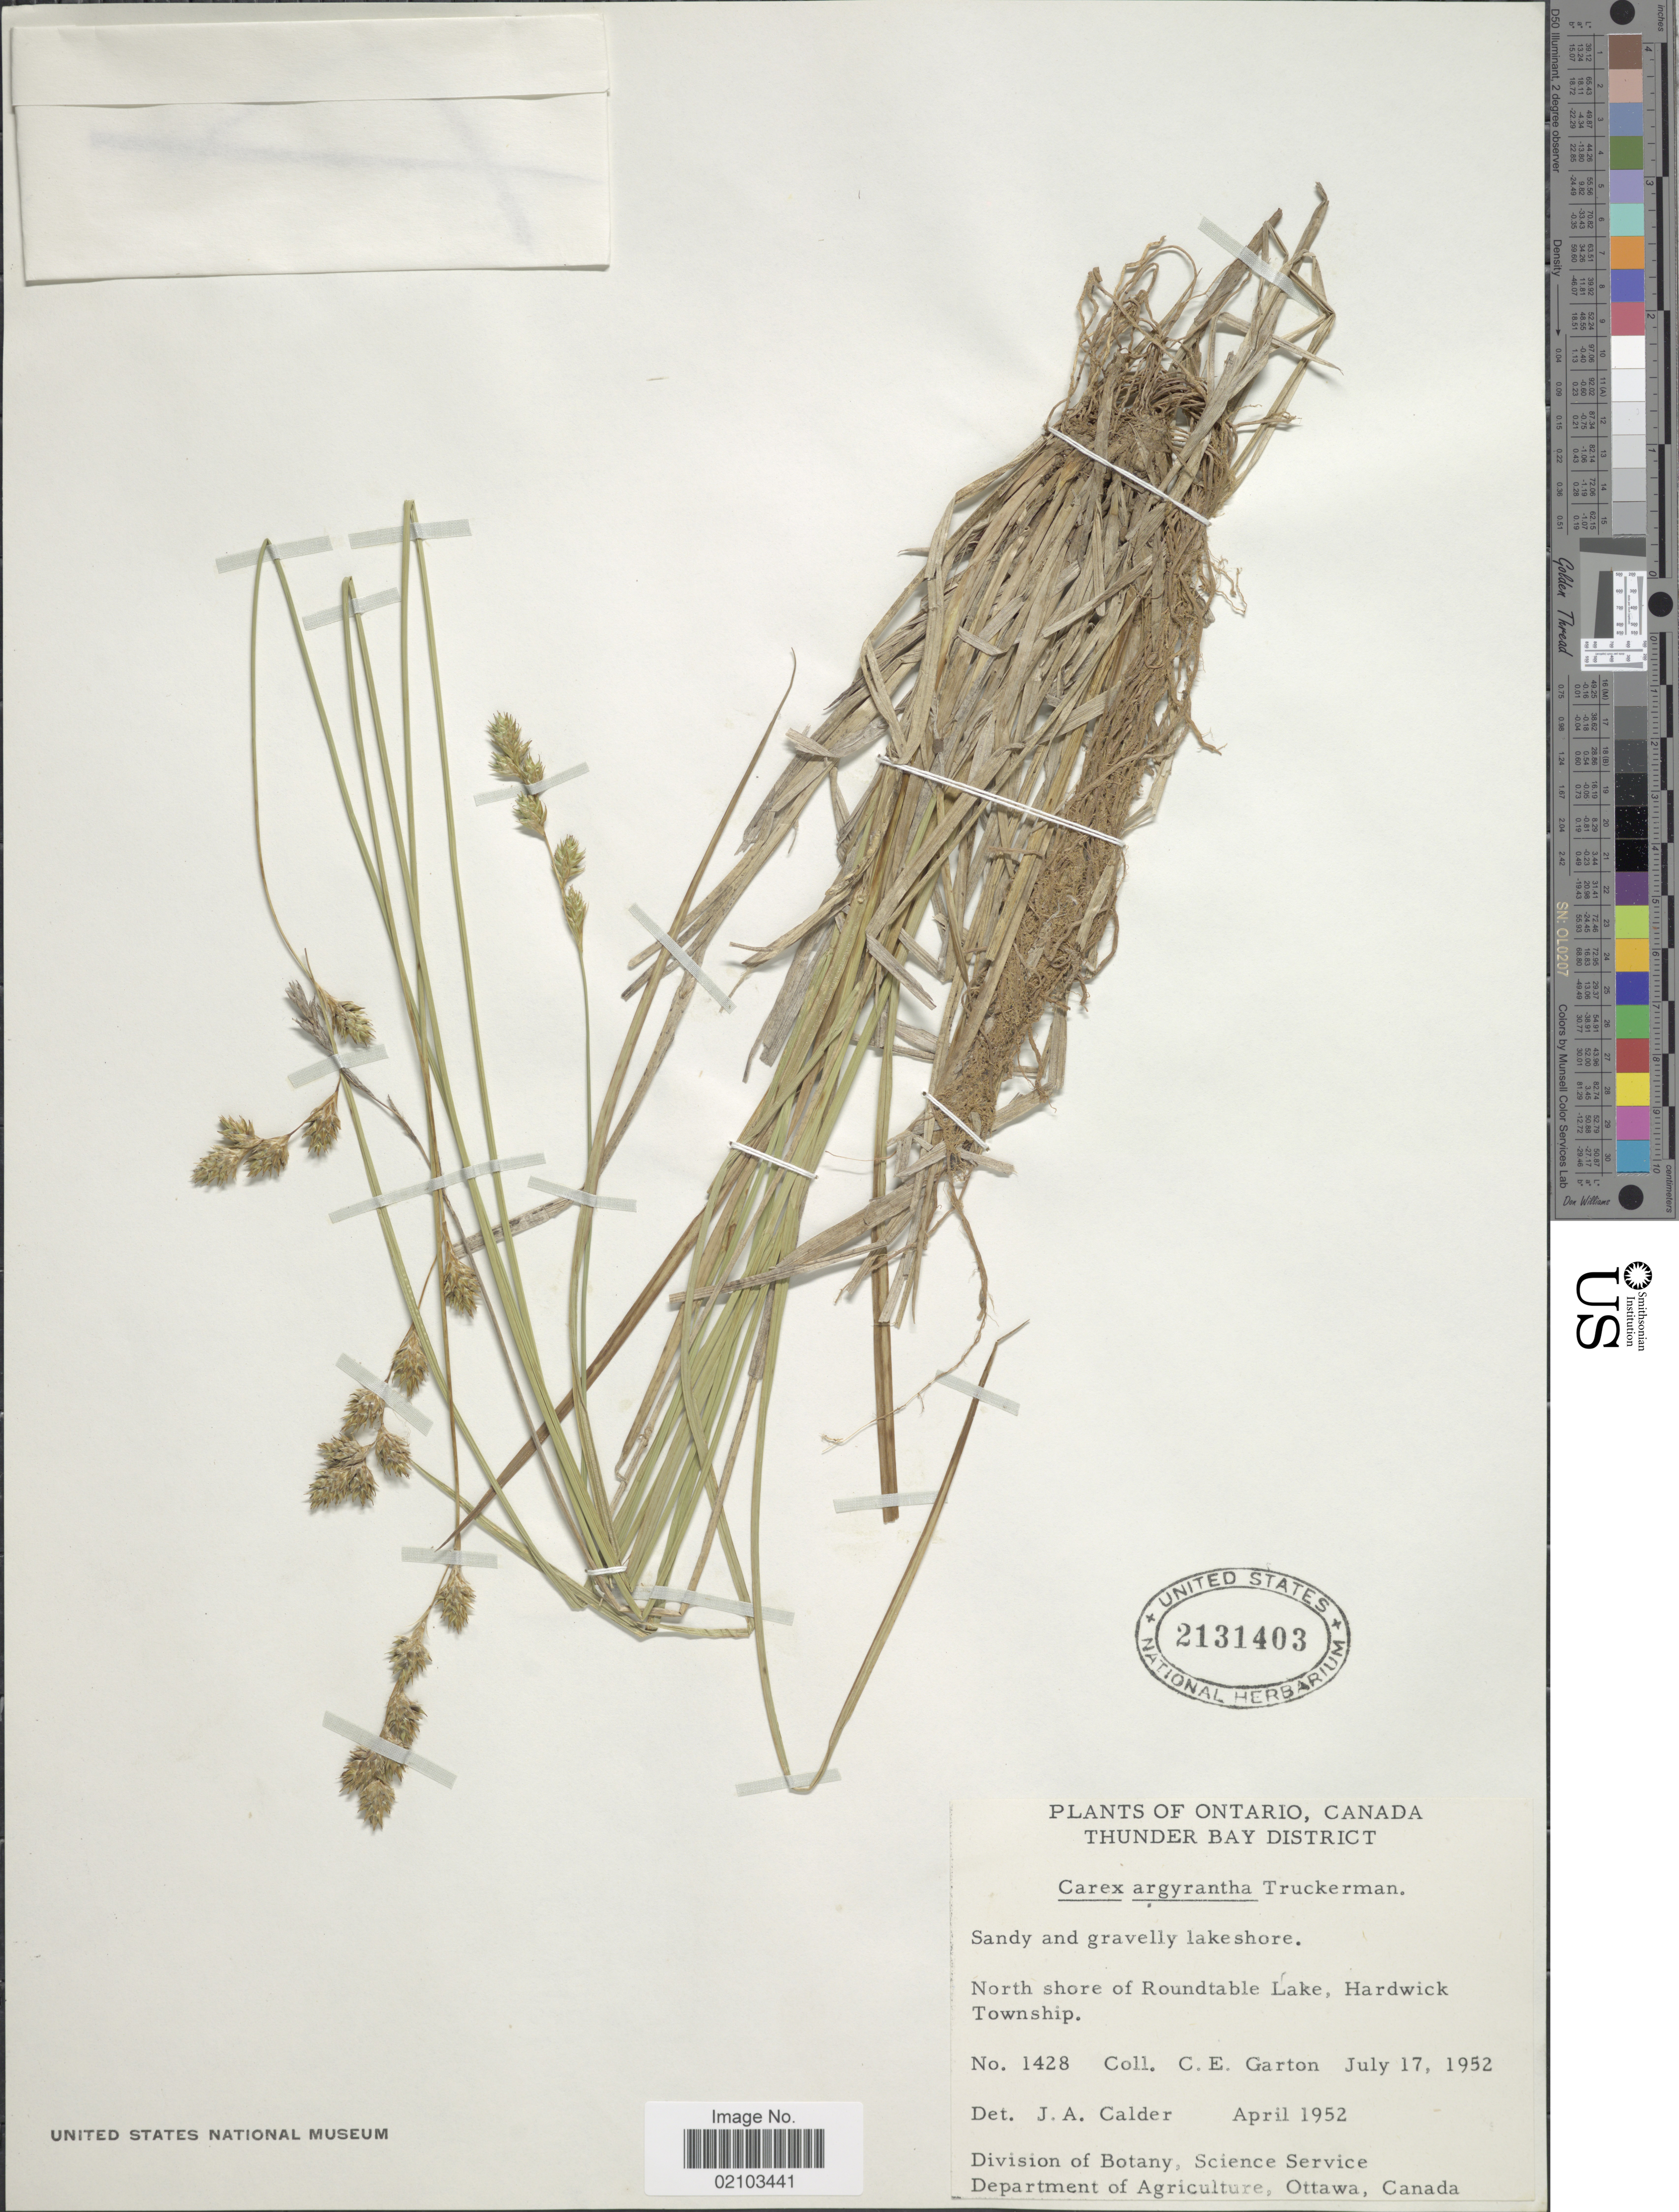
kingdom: Plantae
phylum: Tracheophyta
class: Liliopsida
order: Poales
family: Cyperaceae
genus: Carex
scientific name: Carex argyrantha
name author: Tuck. ex Boott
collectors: C. E. Garton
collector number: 1428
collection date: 1952-07-17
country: Canada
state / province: Ontario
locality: Thunder Bay District, sandy and gravelly lakeshore, north shore of Roundtable Lake, Hardwick Township.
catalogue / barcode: US 2131403